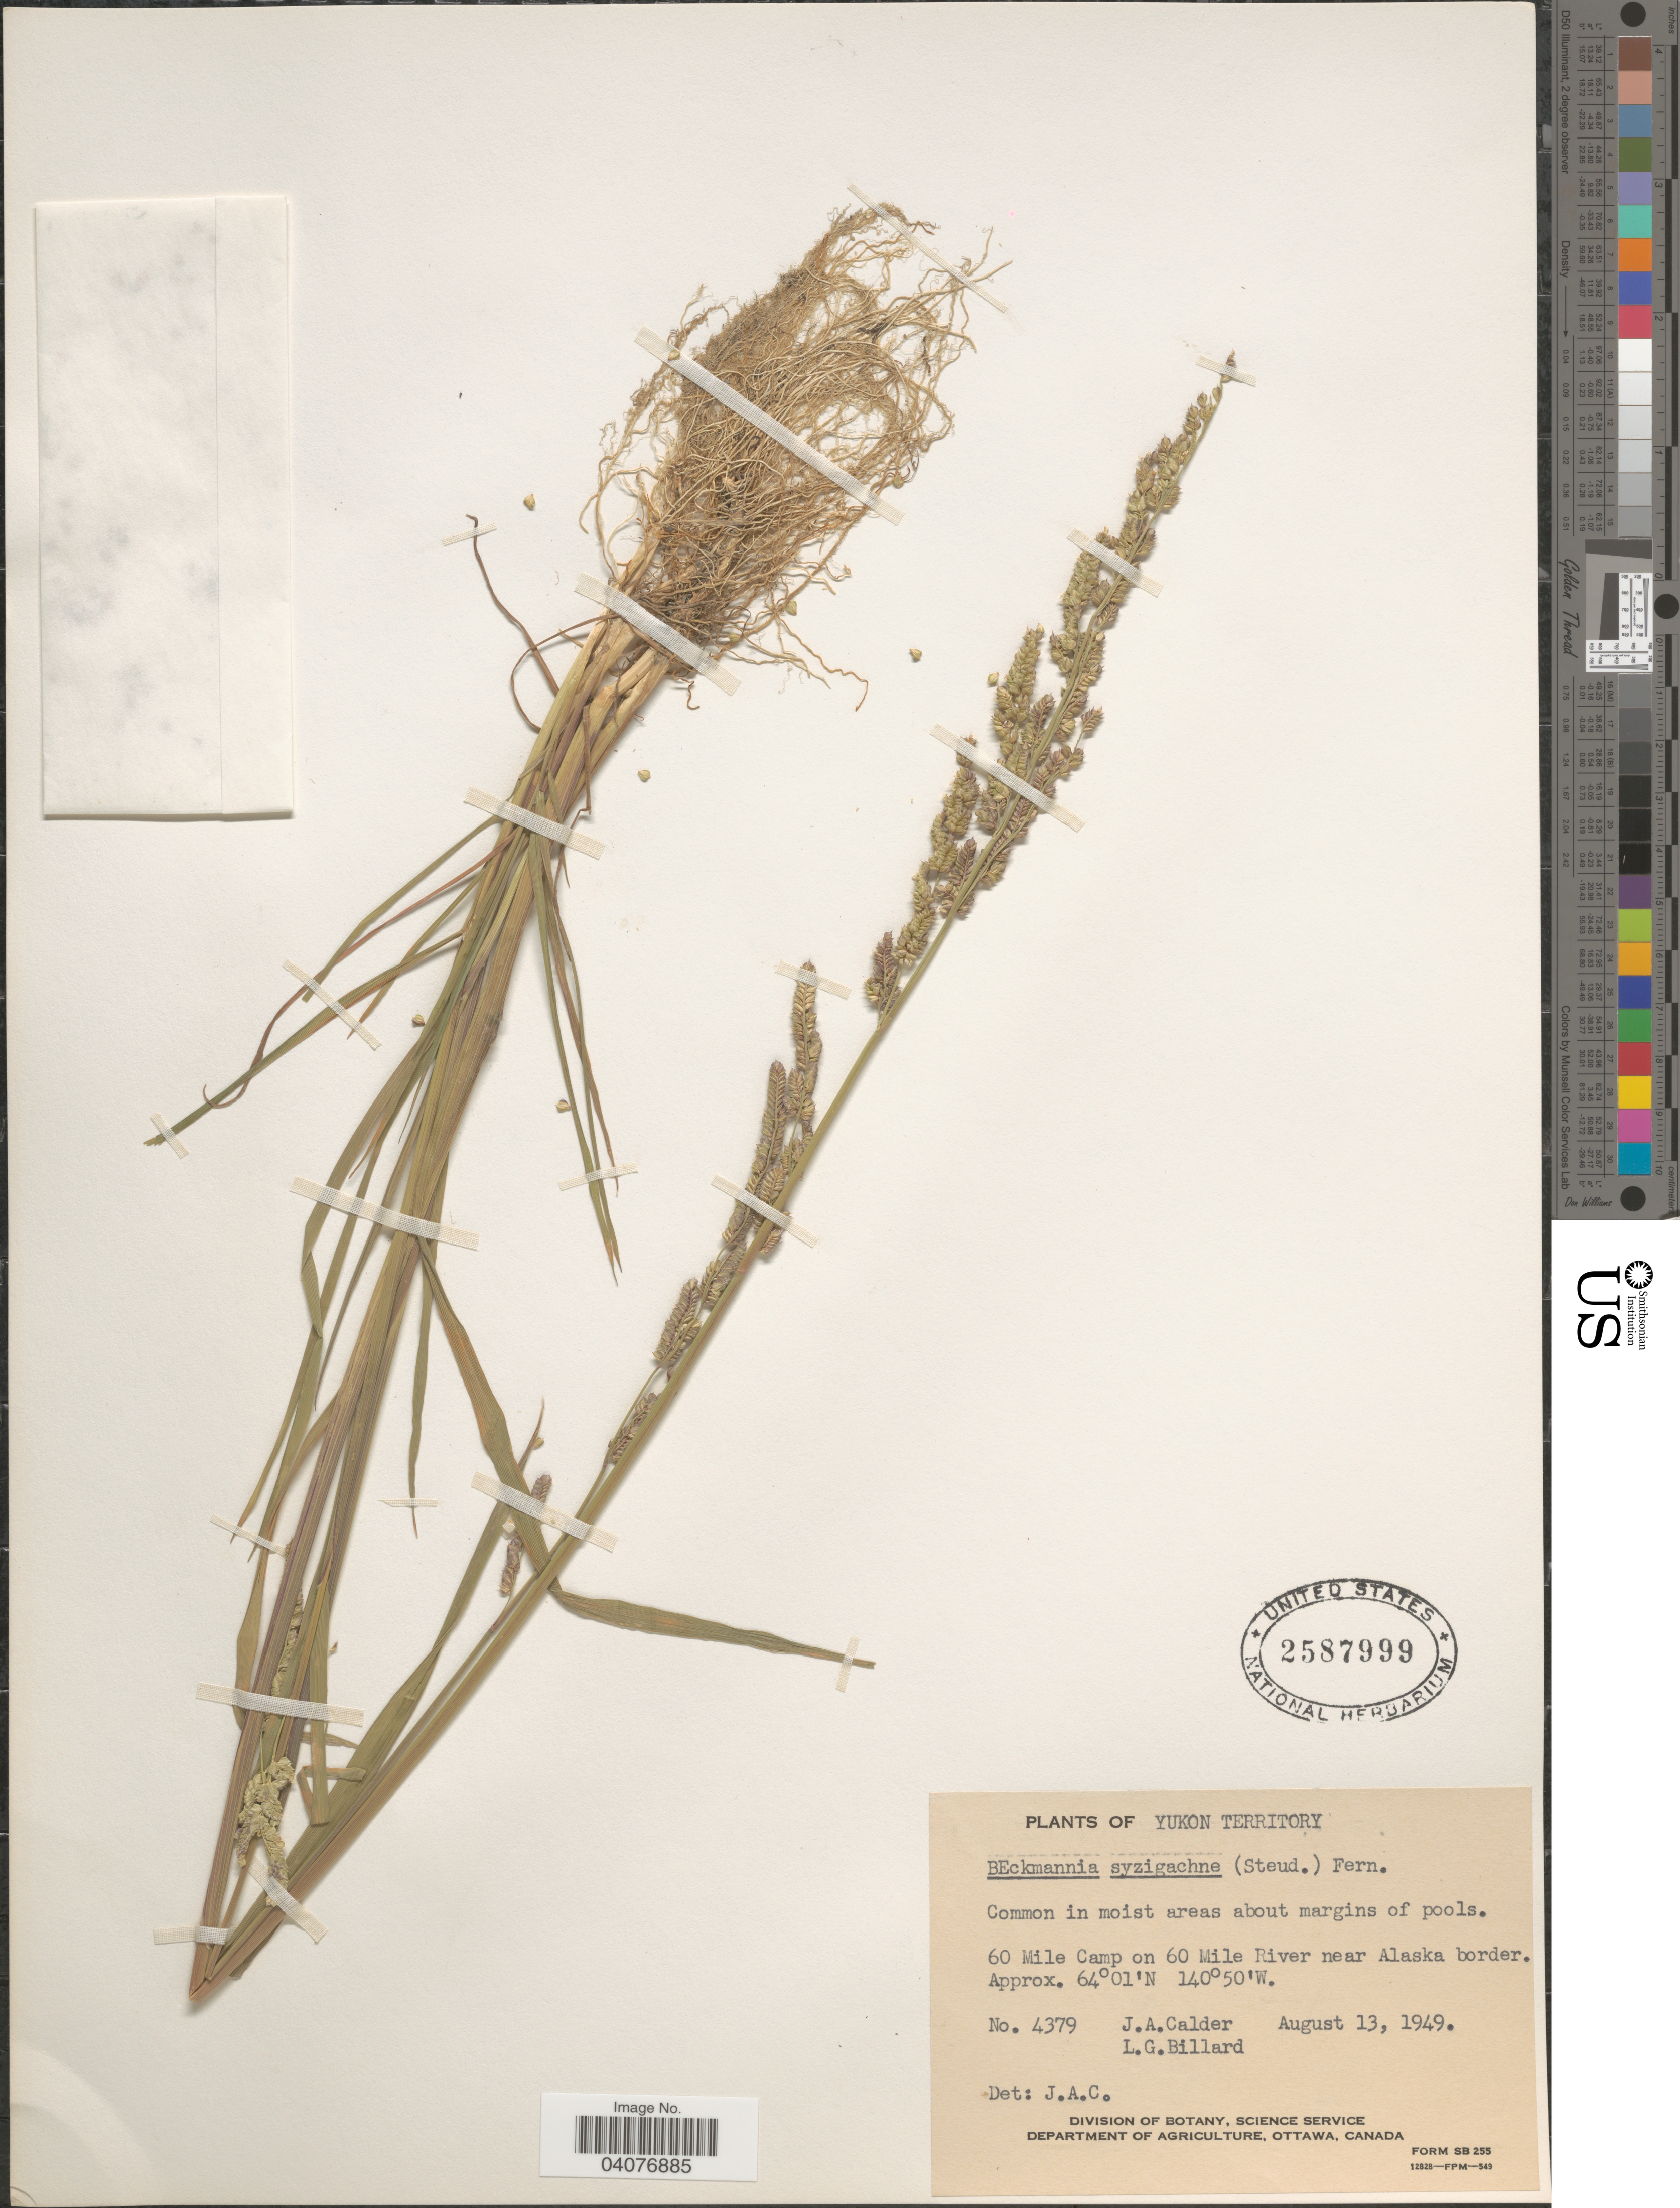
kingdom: Plantae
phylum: Tracheophyta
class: Liliopsida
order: Poales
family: Poaceae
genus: Beckmannia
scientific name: Beckmannia syzigachne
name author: (Steud.) Fernald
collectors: J. A. Calder & L. Billard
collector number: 4379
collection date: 1949-08-13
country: Canada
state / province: Yukon Territory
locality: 60 Mile Camp on 60 Mile River near Alaska border.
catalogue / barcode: US 2587999